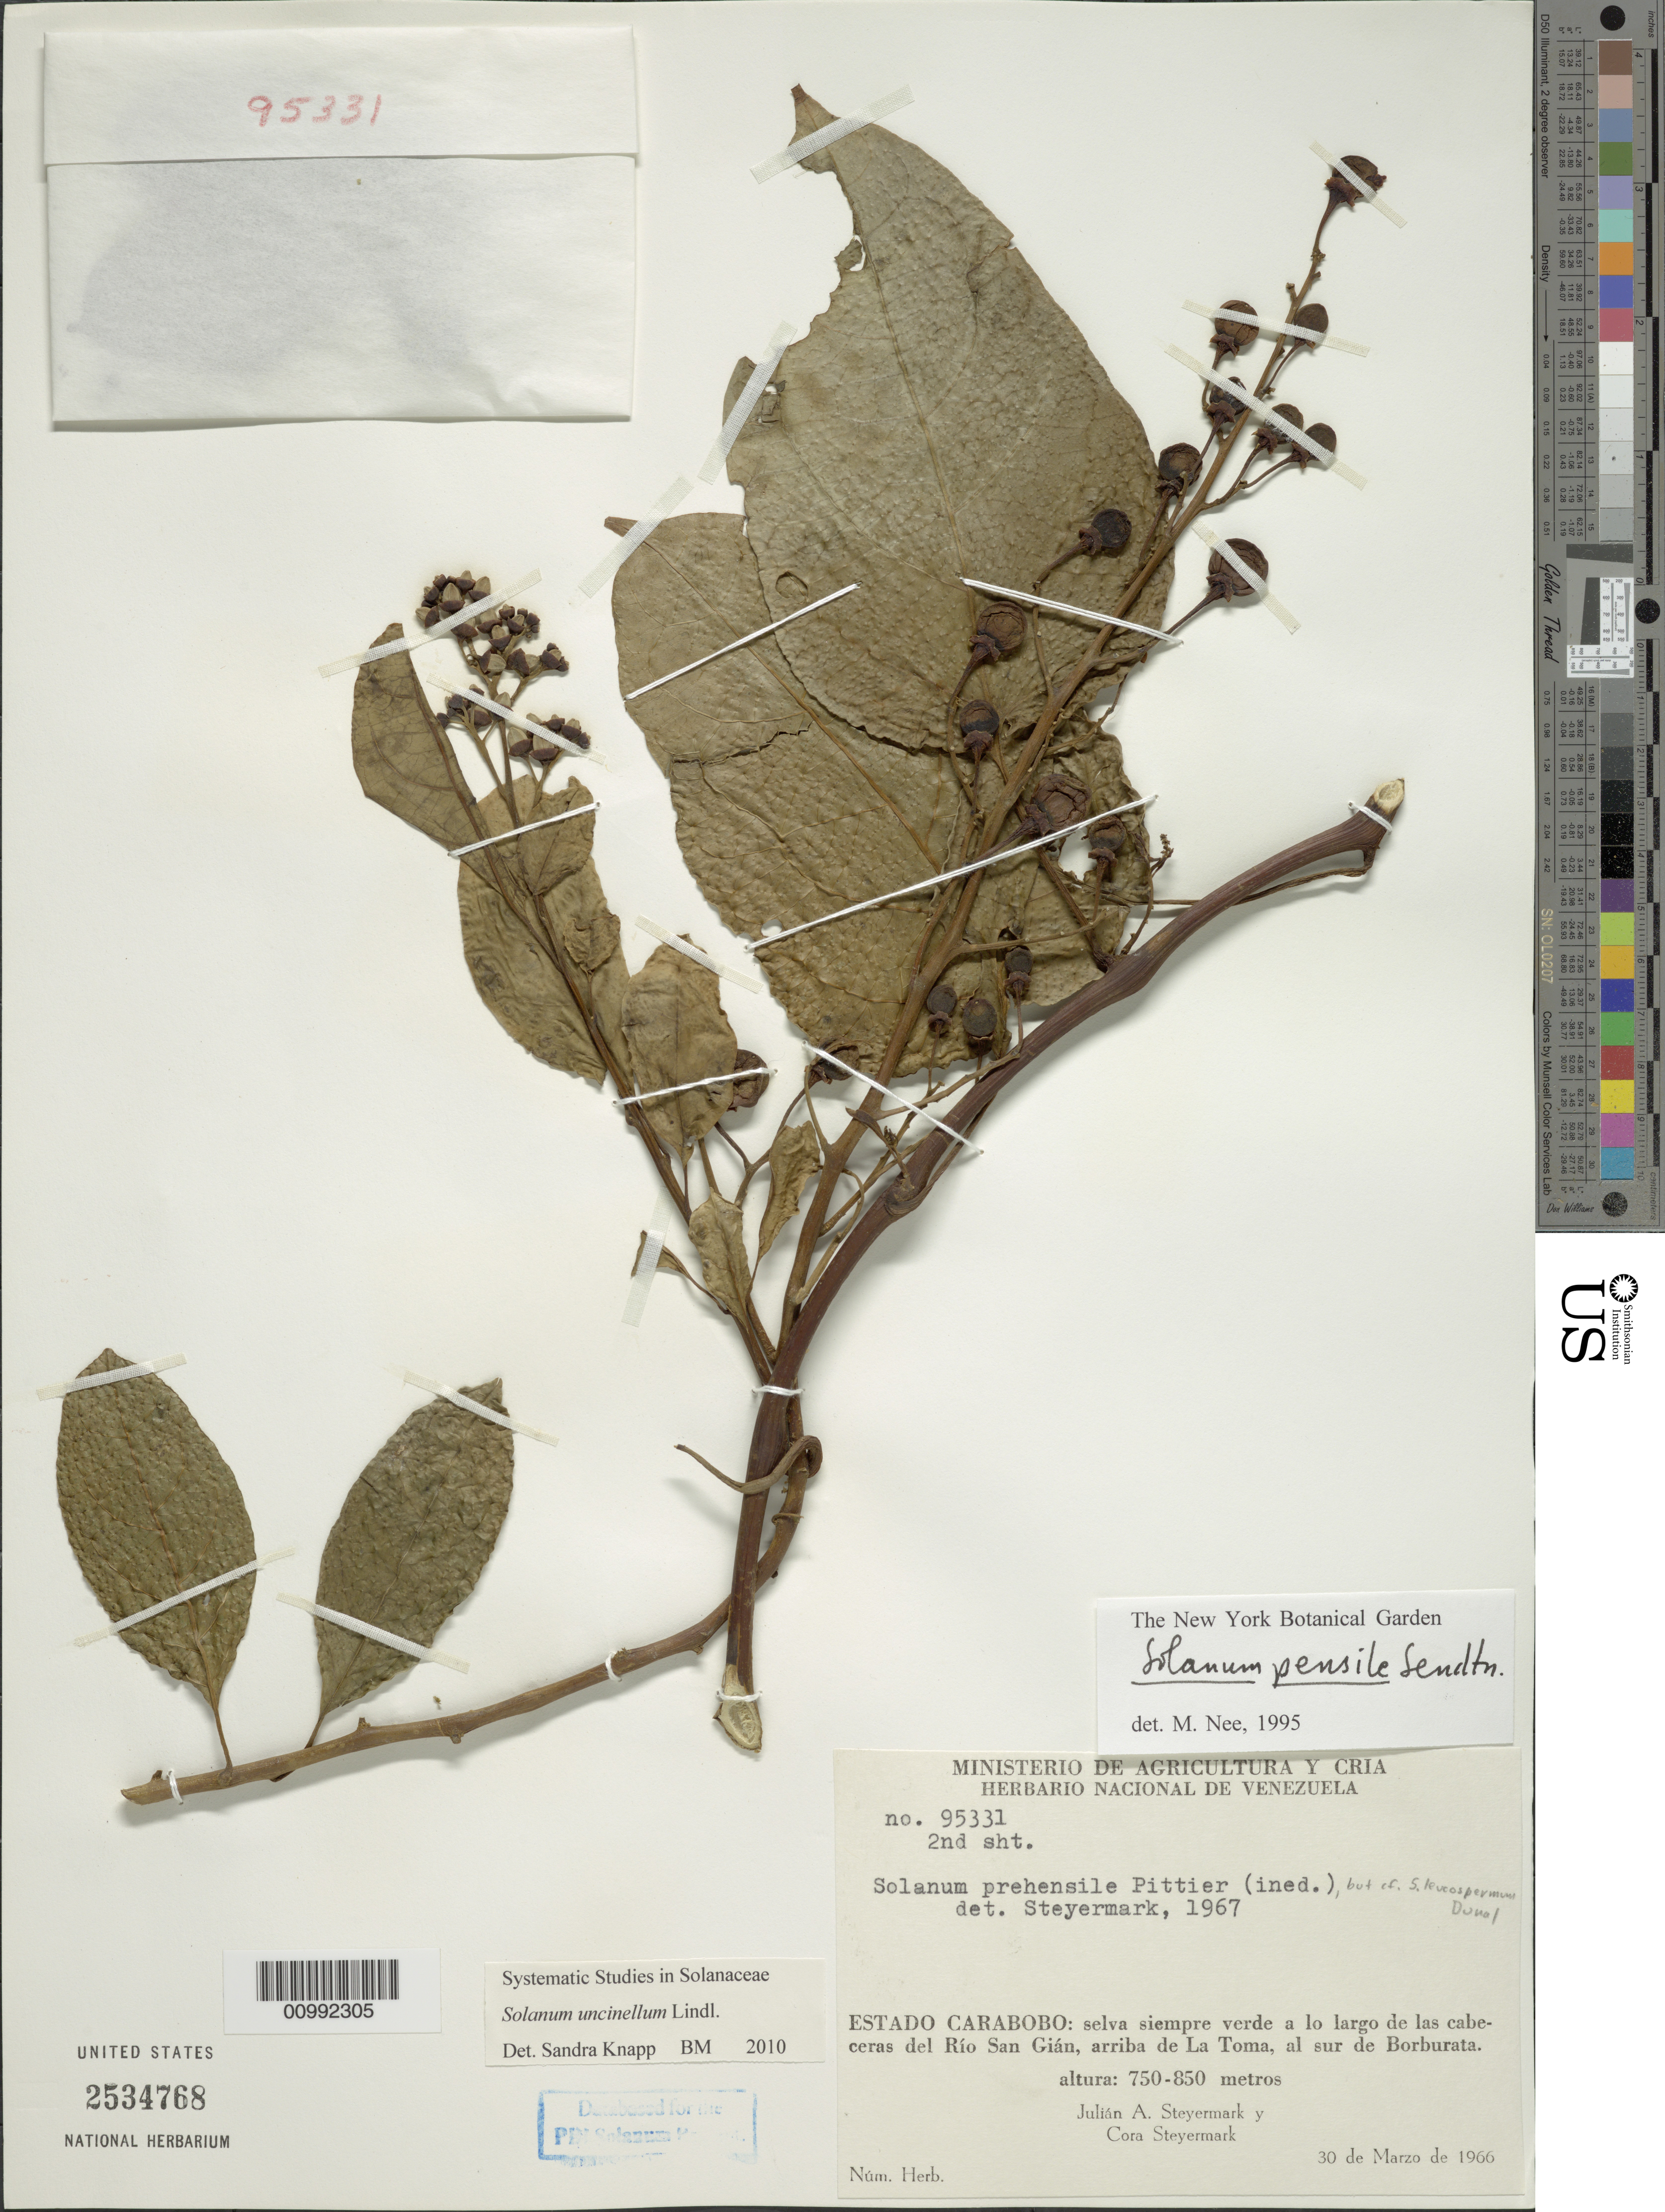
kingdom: Plantae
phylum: Tracheophyta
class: Magnoliopsida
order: Solanales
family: Solanaceae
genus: Solanum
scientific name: Solanum uncinellum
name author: Lindl.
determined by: Knapp, S. D.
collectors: J. Steyermark & C. Steyermark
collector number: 95331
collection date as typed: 30 Mar 1966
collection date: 1966-03-30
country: Venezuela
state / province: Carabobo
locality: a lo largo de las cabeceras del rio San Gián, arriba de La Toma, al sur de Borburata.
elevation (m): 750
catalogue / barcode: US 2534768